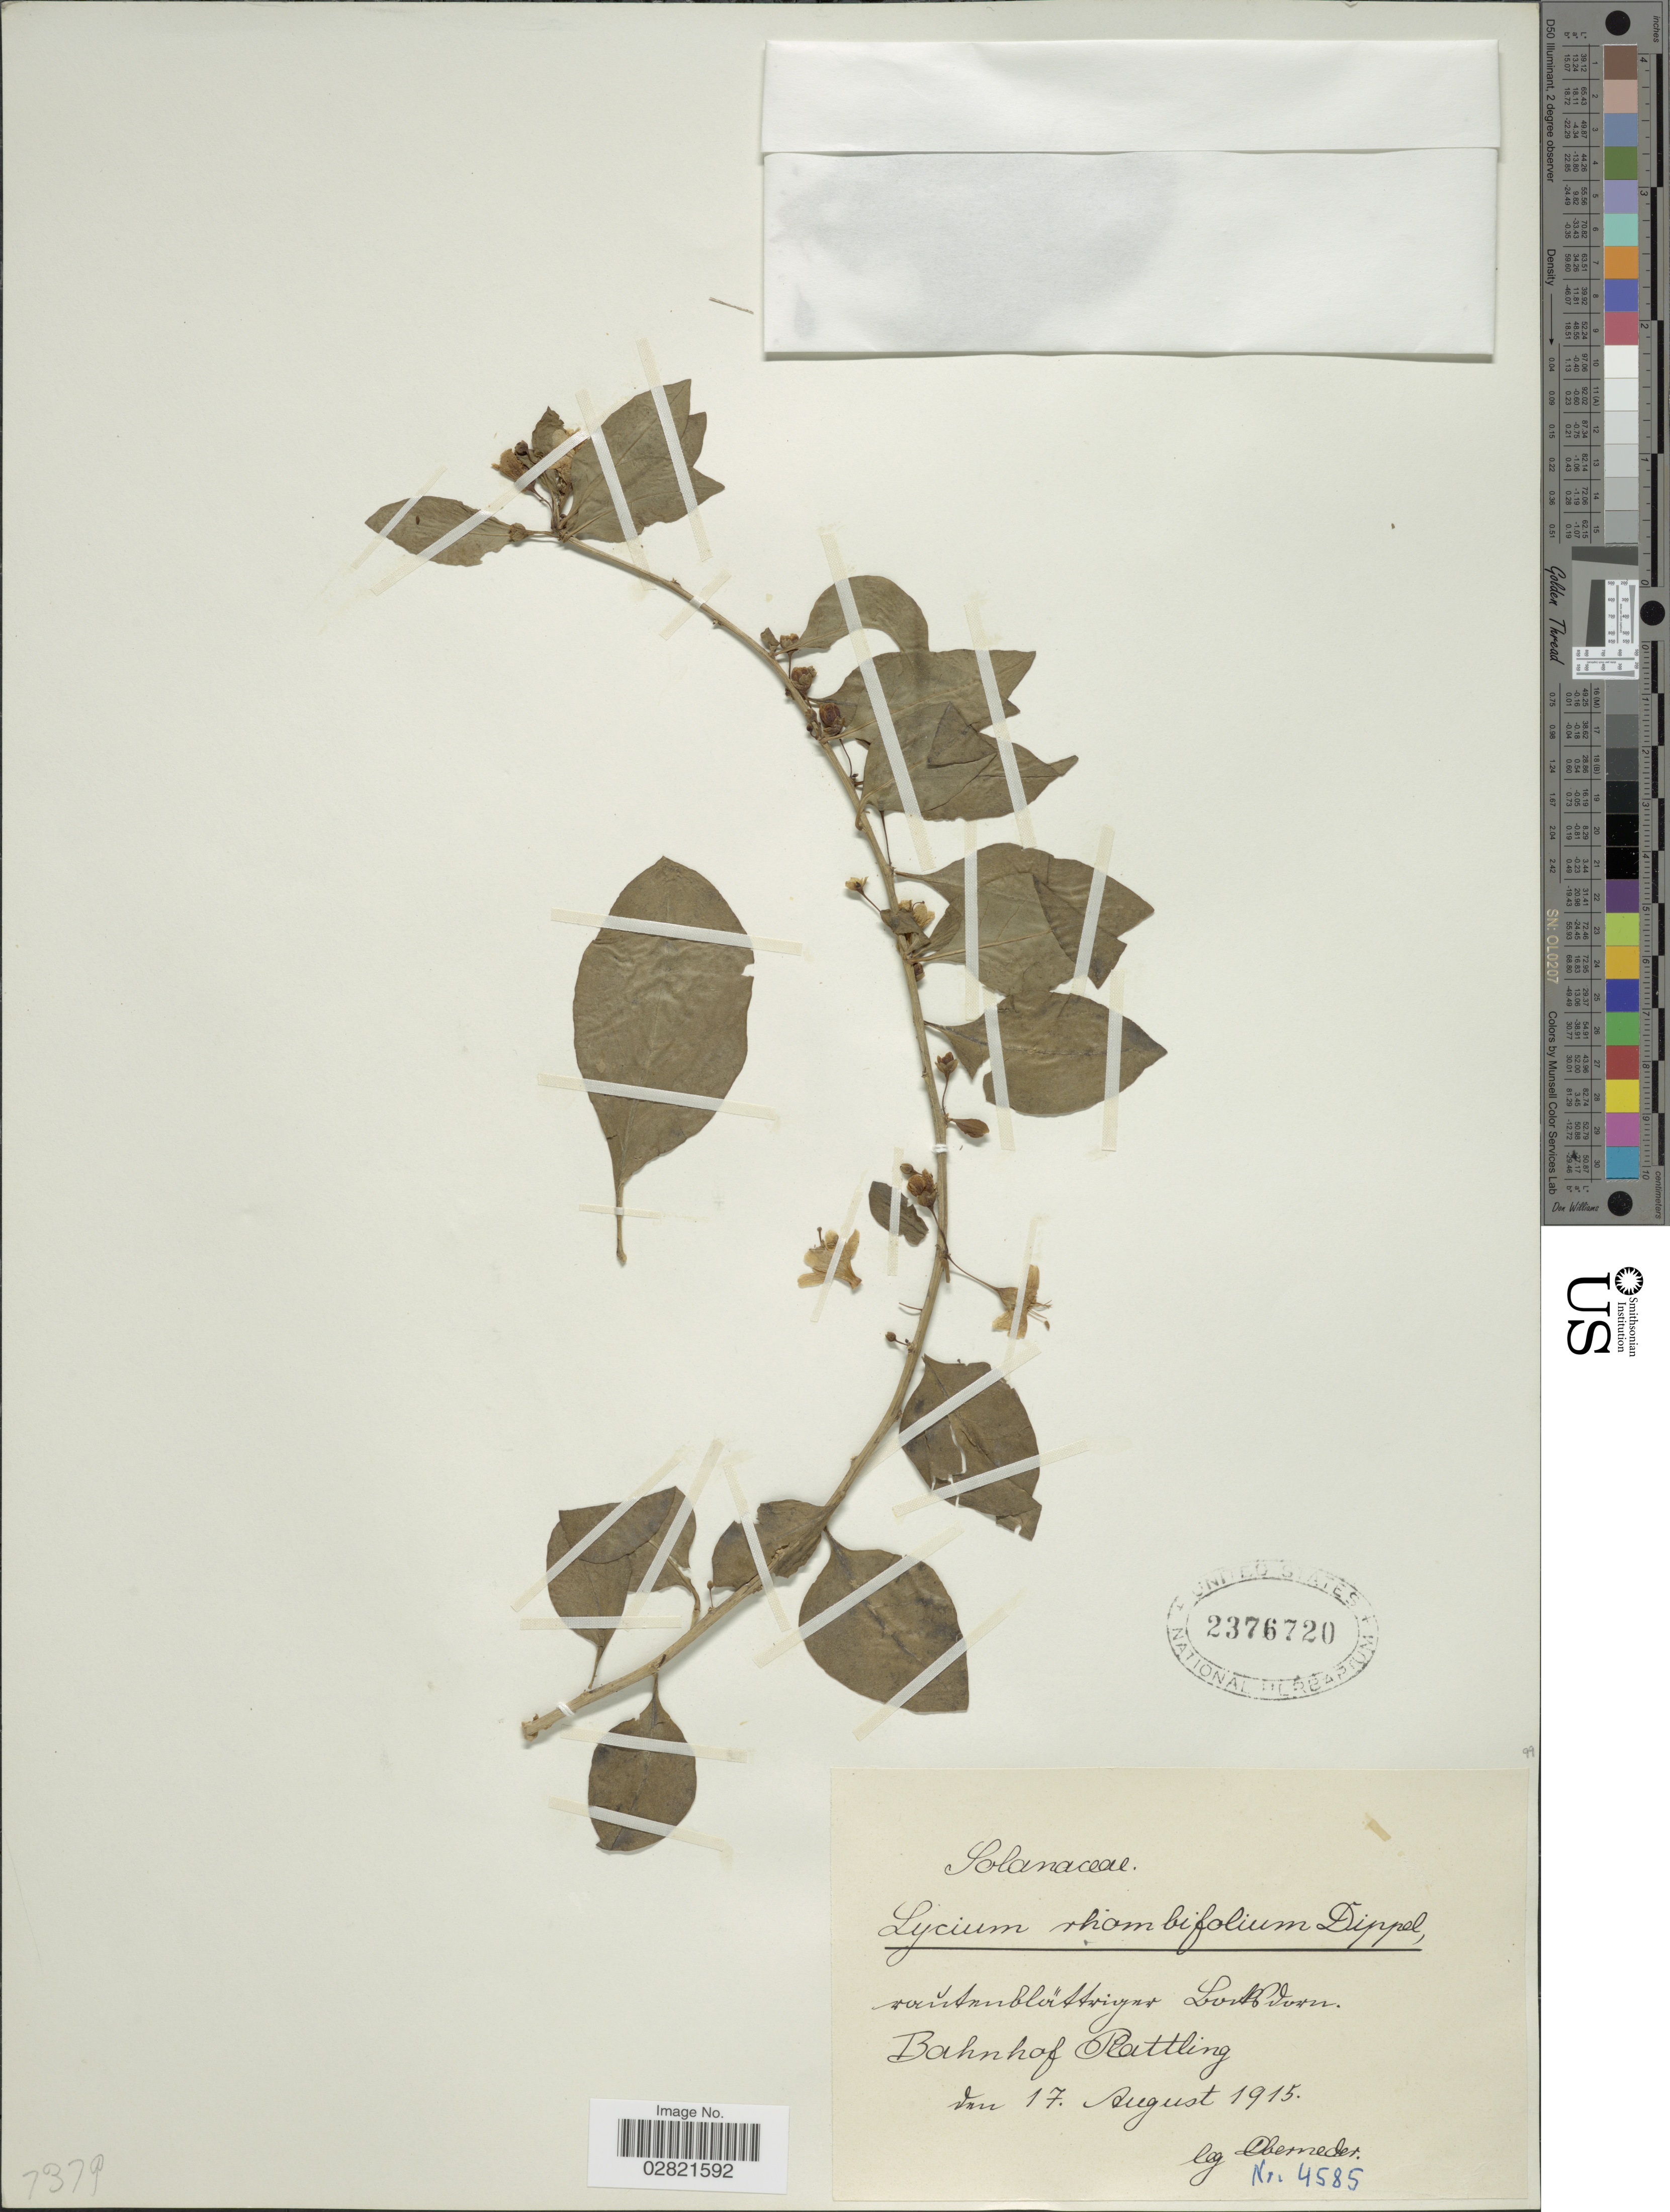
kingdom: Plantae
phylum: Tracheophyta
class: Magnoliopsida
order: Solanales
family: Solanaceae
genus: Lycium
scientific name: Lycium chinense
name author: Mill.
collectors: -. Oberneder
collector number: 4585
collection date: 1915-08-17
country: Germany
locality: Bahnhof Plattling.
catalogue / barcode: US 2376720